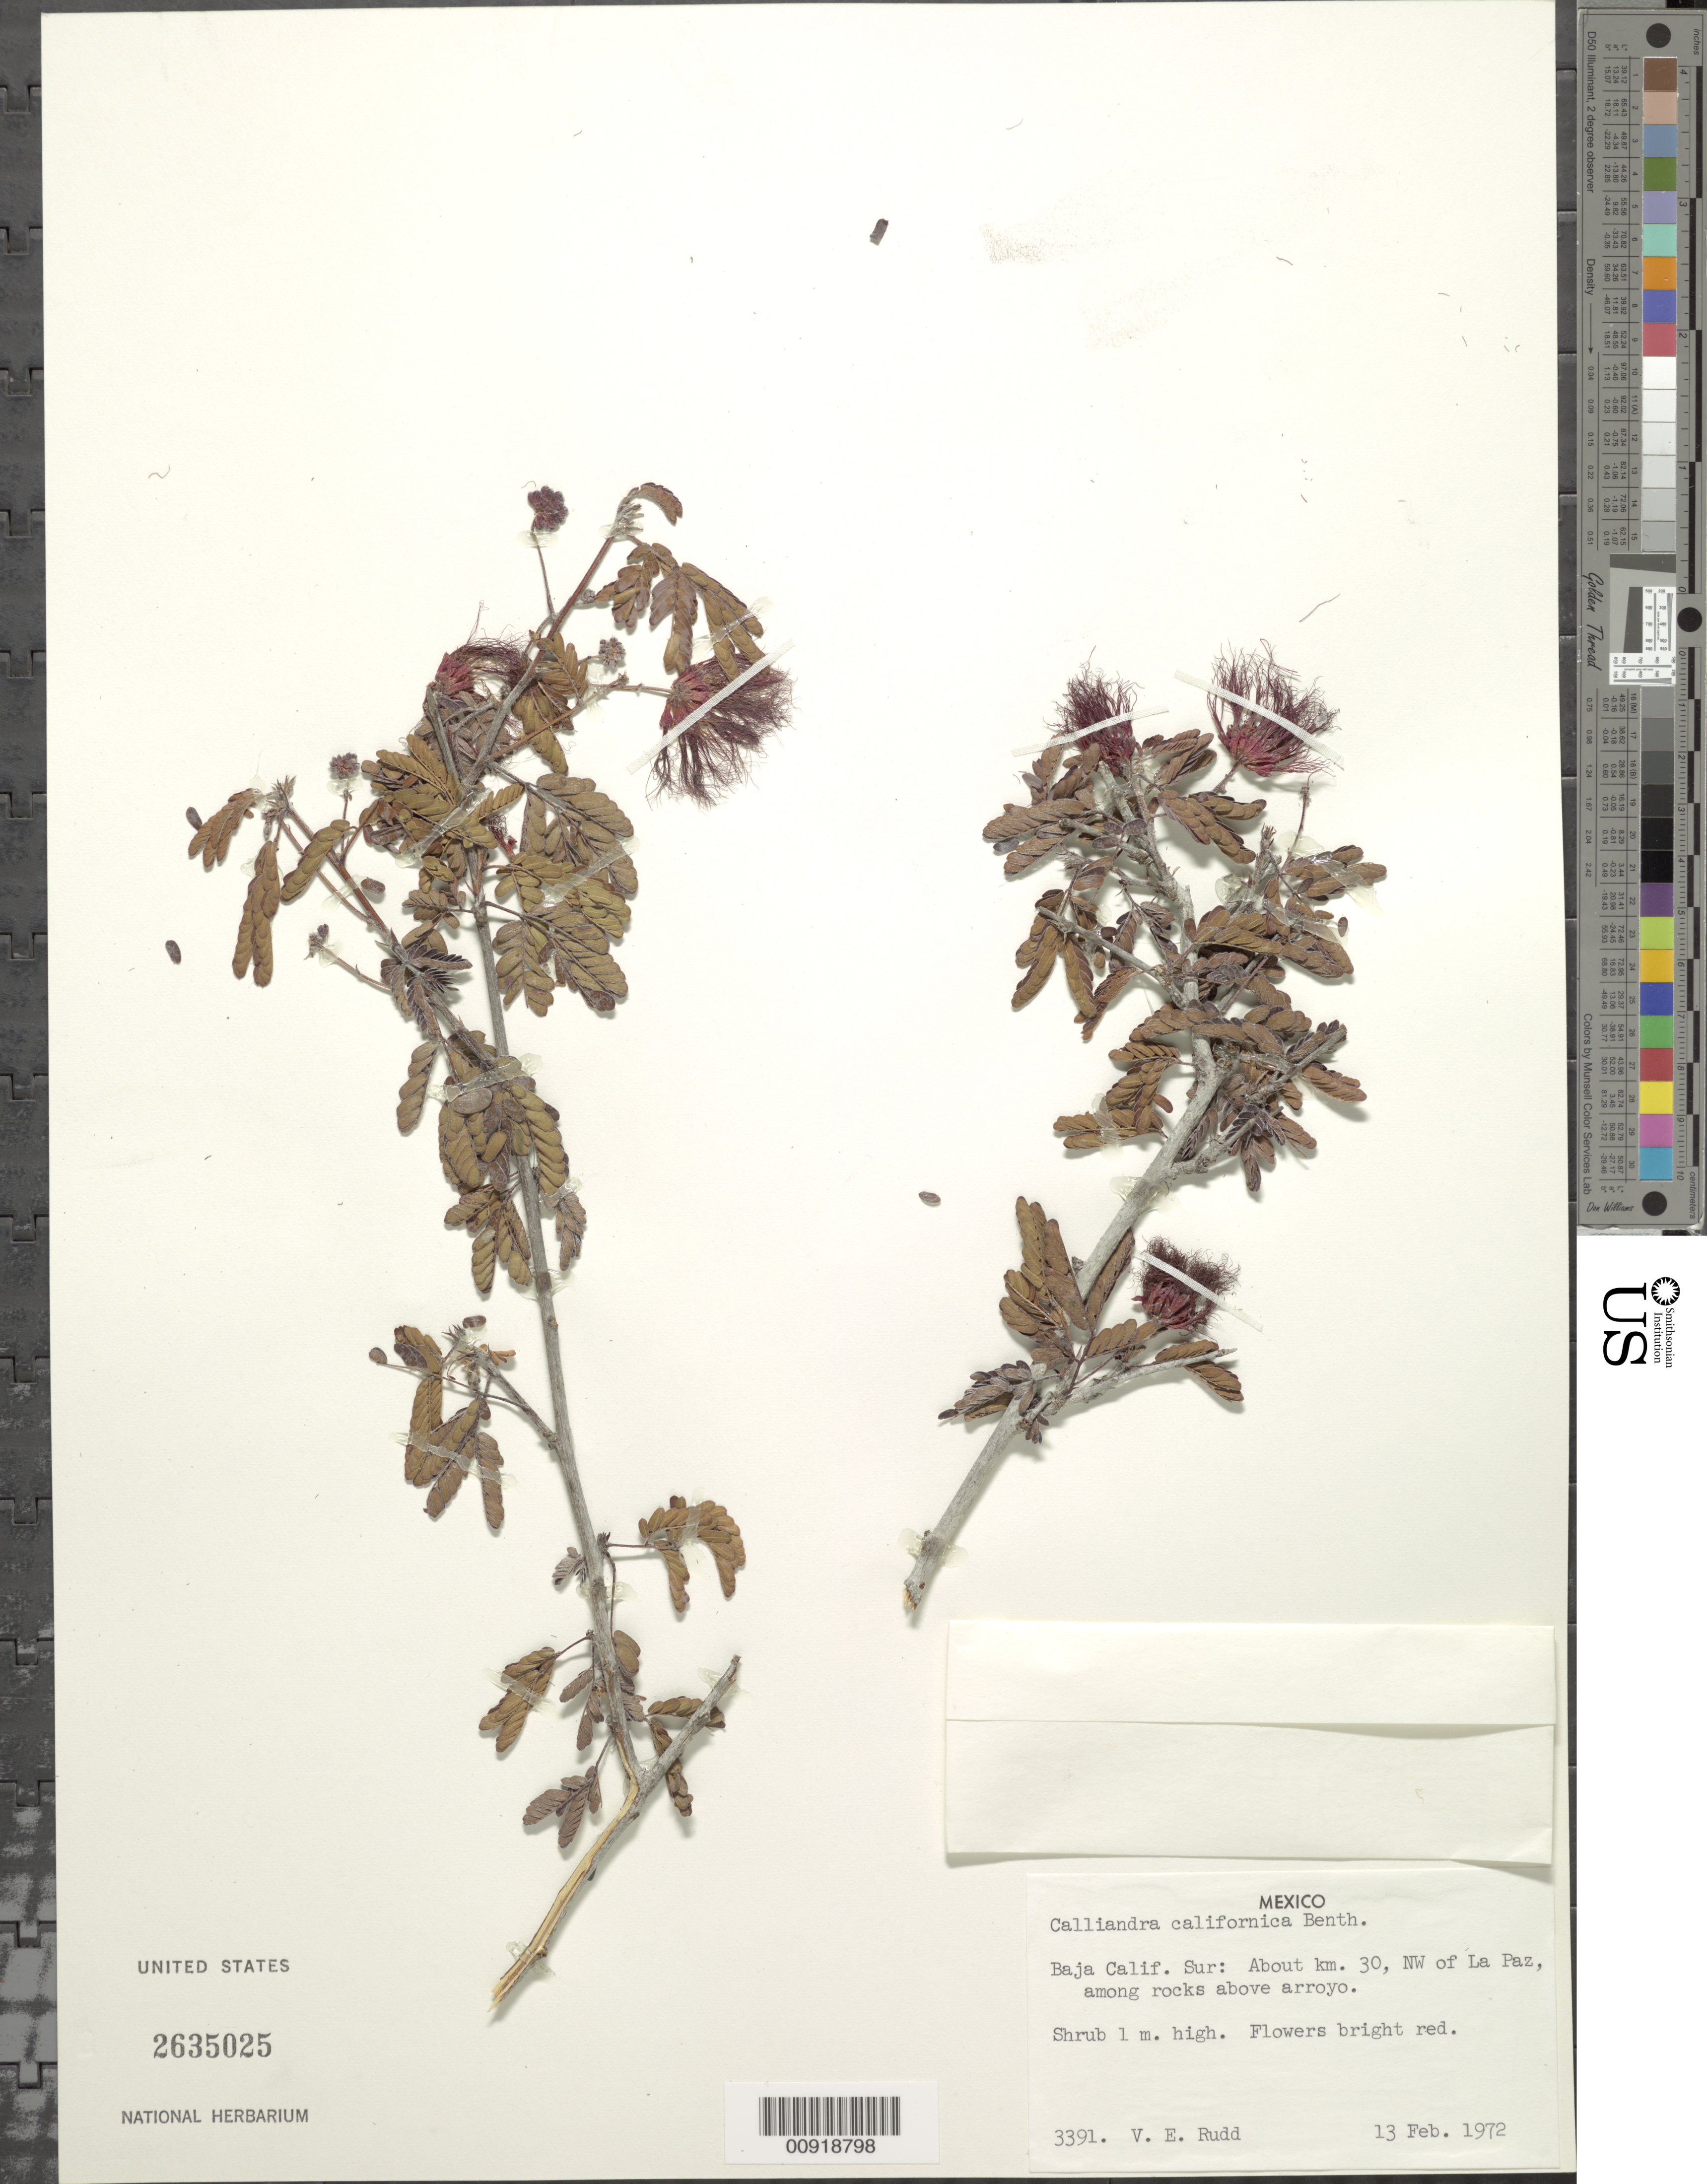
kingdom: Plantae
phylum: Tracheophyta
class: Magnoliopsida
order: Fabales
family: Fabaceae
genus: Calliandra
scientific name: Calliandra californica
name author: Benth.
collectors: V. E. Rudd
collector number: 3391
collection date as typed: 13 Feb 1972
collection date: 1972-02-13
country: Mexico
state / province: Baja California Sur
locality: Baja California Sur: About km. 30, NW of La Paz.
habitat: Among rocks above arroyo.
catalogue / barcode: US 2635025